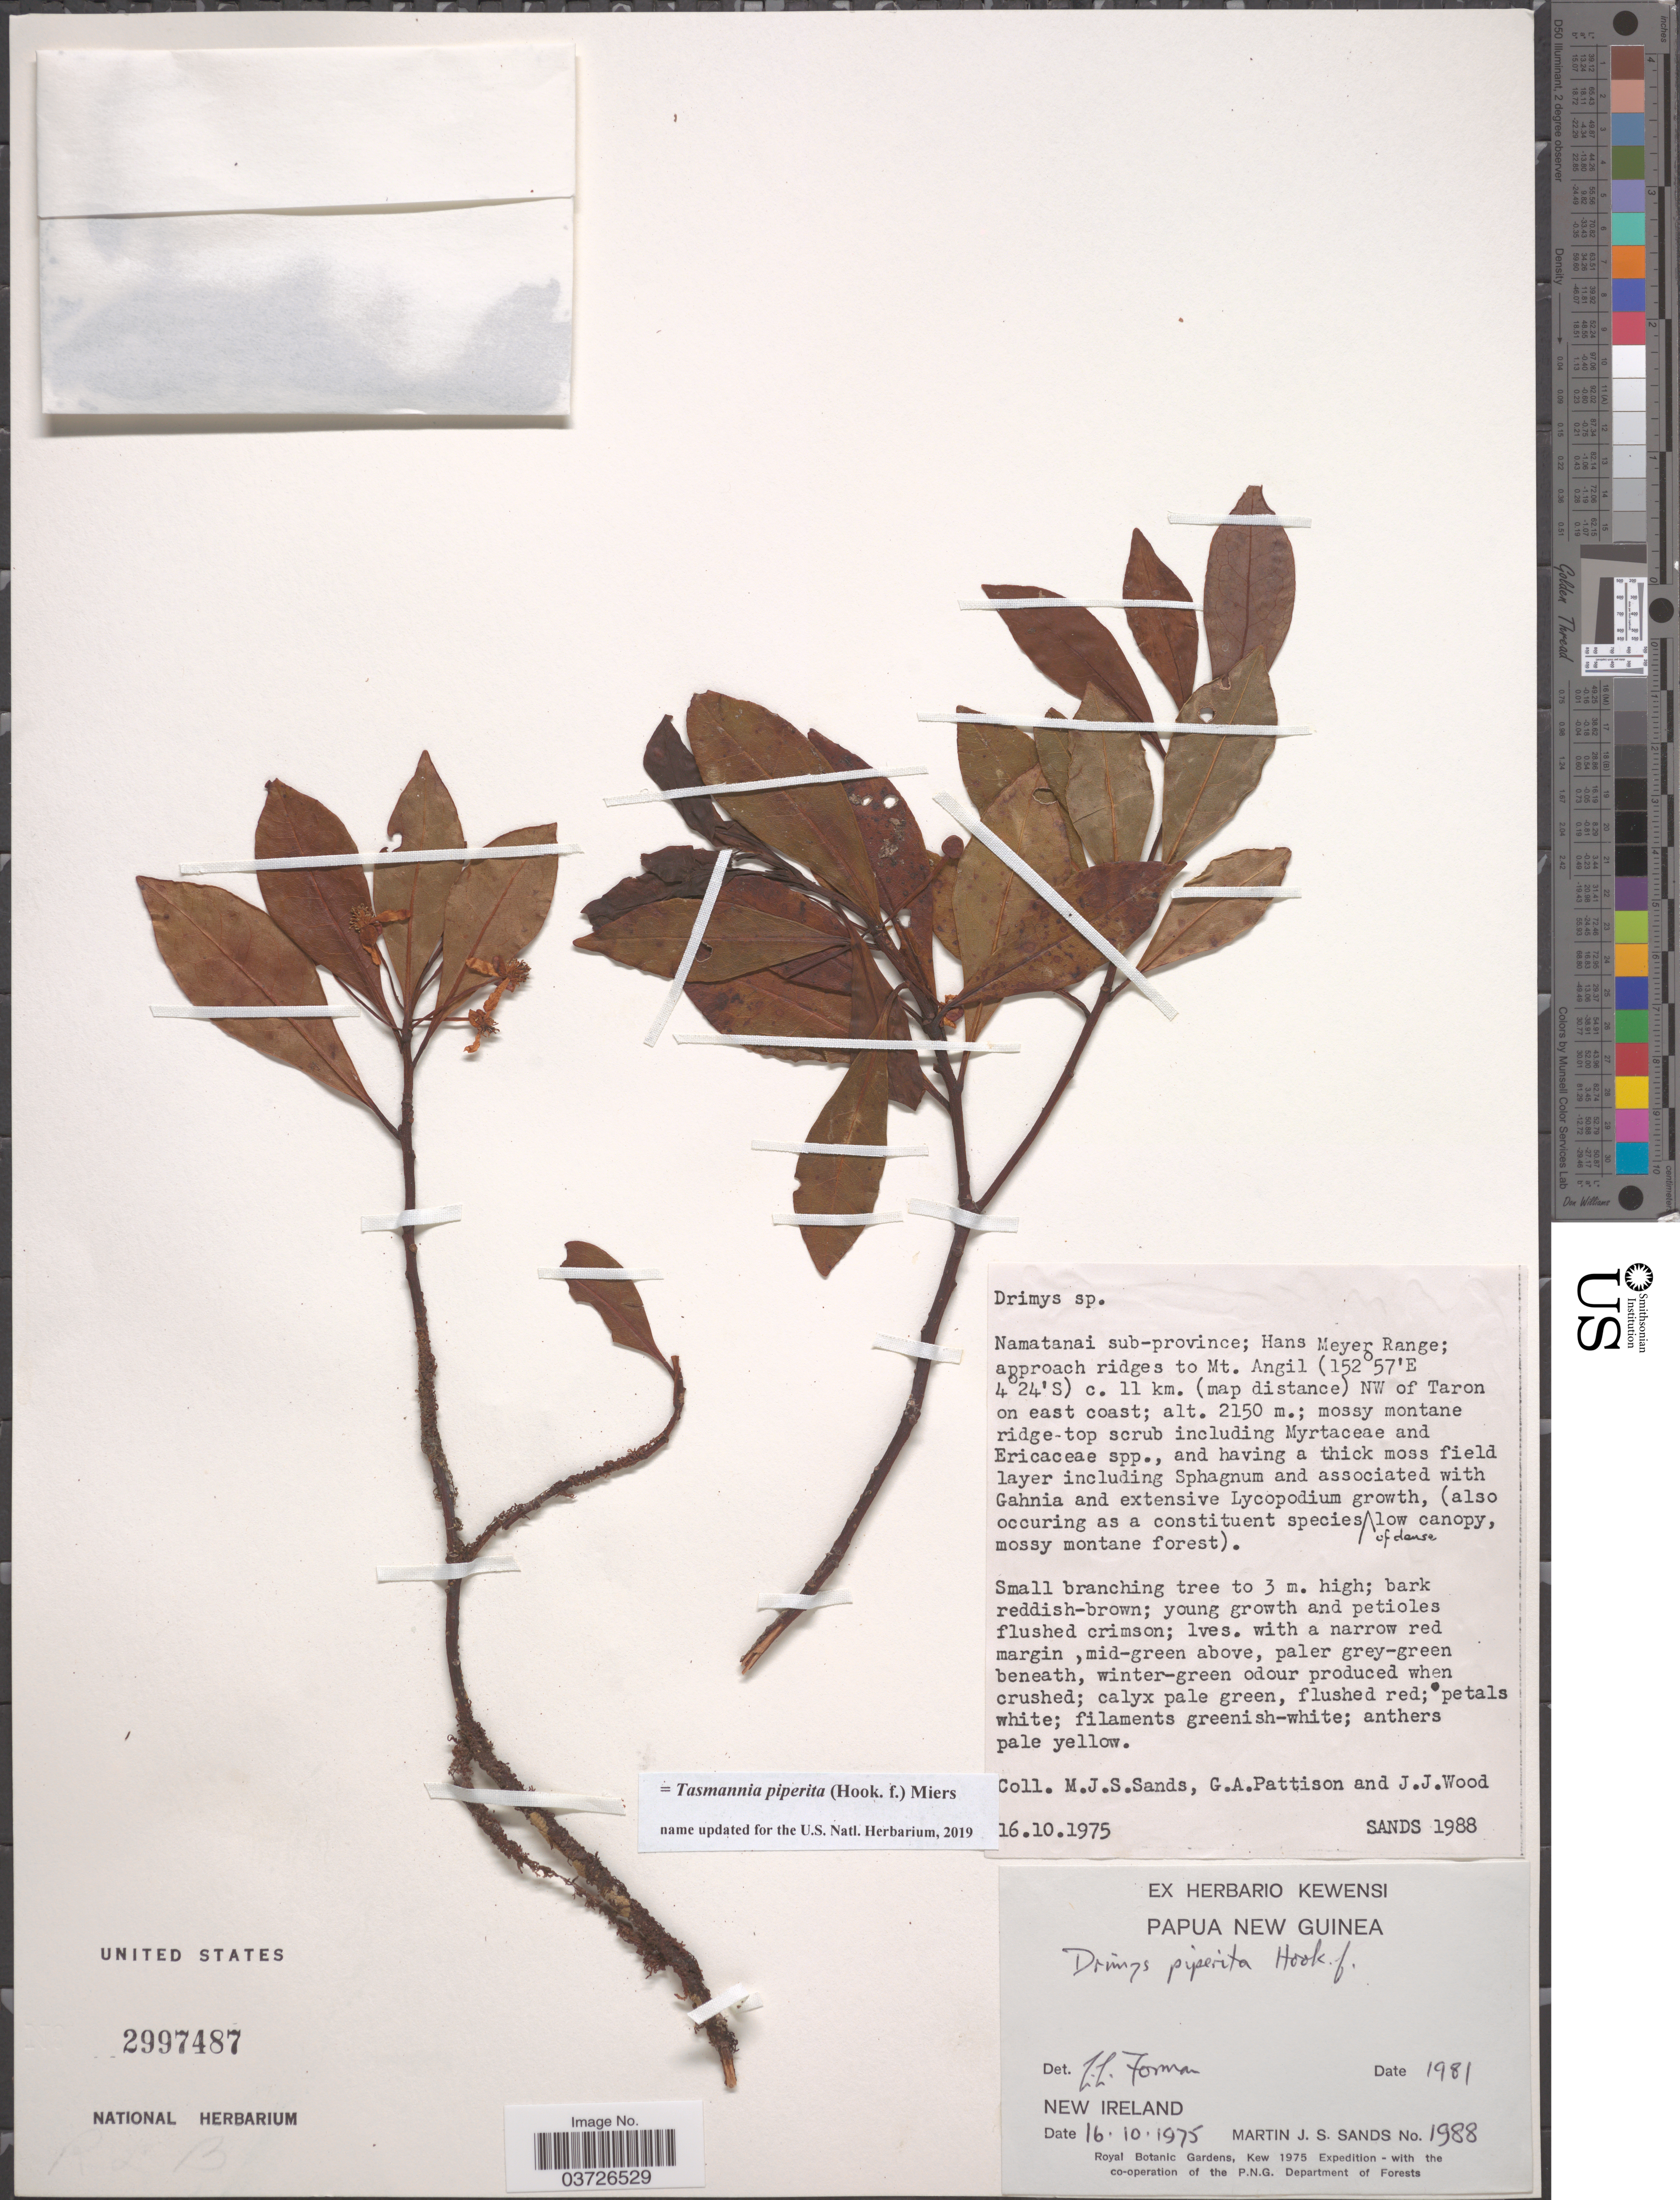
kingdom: Plantae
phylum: Tracheophyta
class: Magnoliopsida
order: Canellales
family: Winteraceae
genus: Tasmannia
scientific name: Tasmannia piperita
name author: (Hook. f.) Miers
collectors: M. Sands, G. Pattison & J. Wood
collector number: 1988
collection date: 1975-10-16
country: Papua New Guinea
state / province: New Ireland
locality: Namatanai sub-province; Hans Meyer Range; approach ridges to Mt. Angil c. 11 km. (map distance) NW of Taron on east coast.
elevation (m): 2150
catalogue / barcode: US 2997487